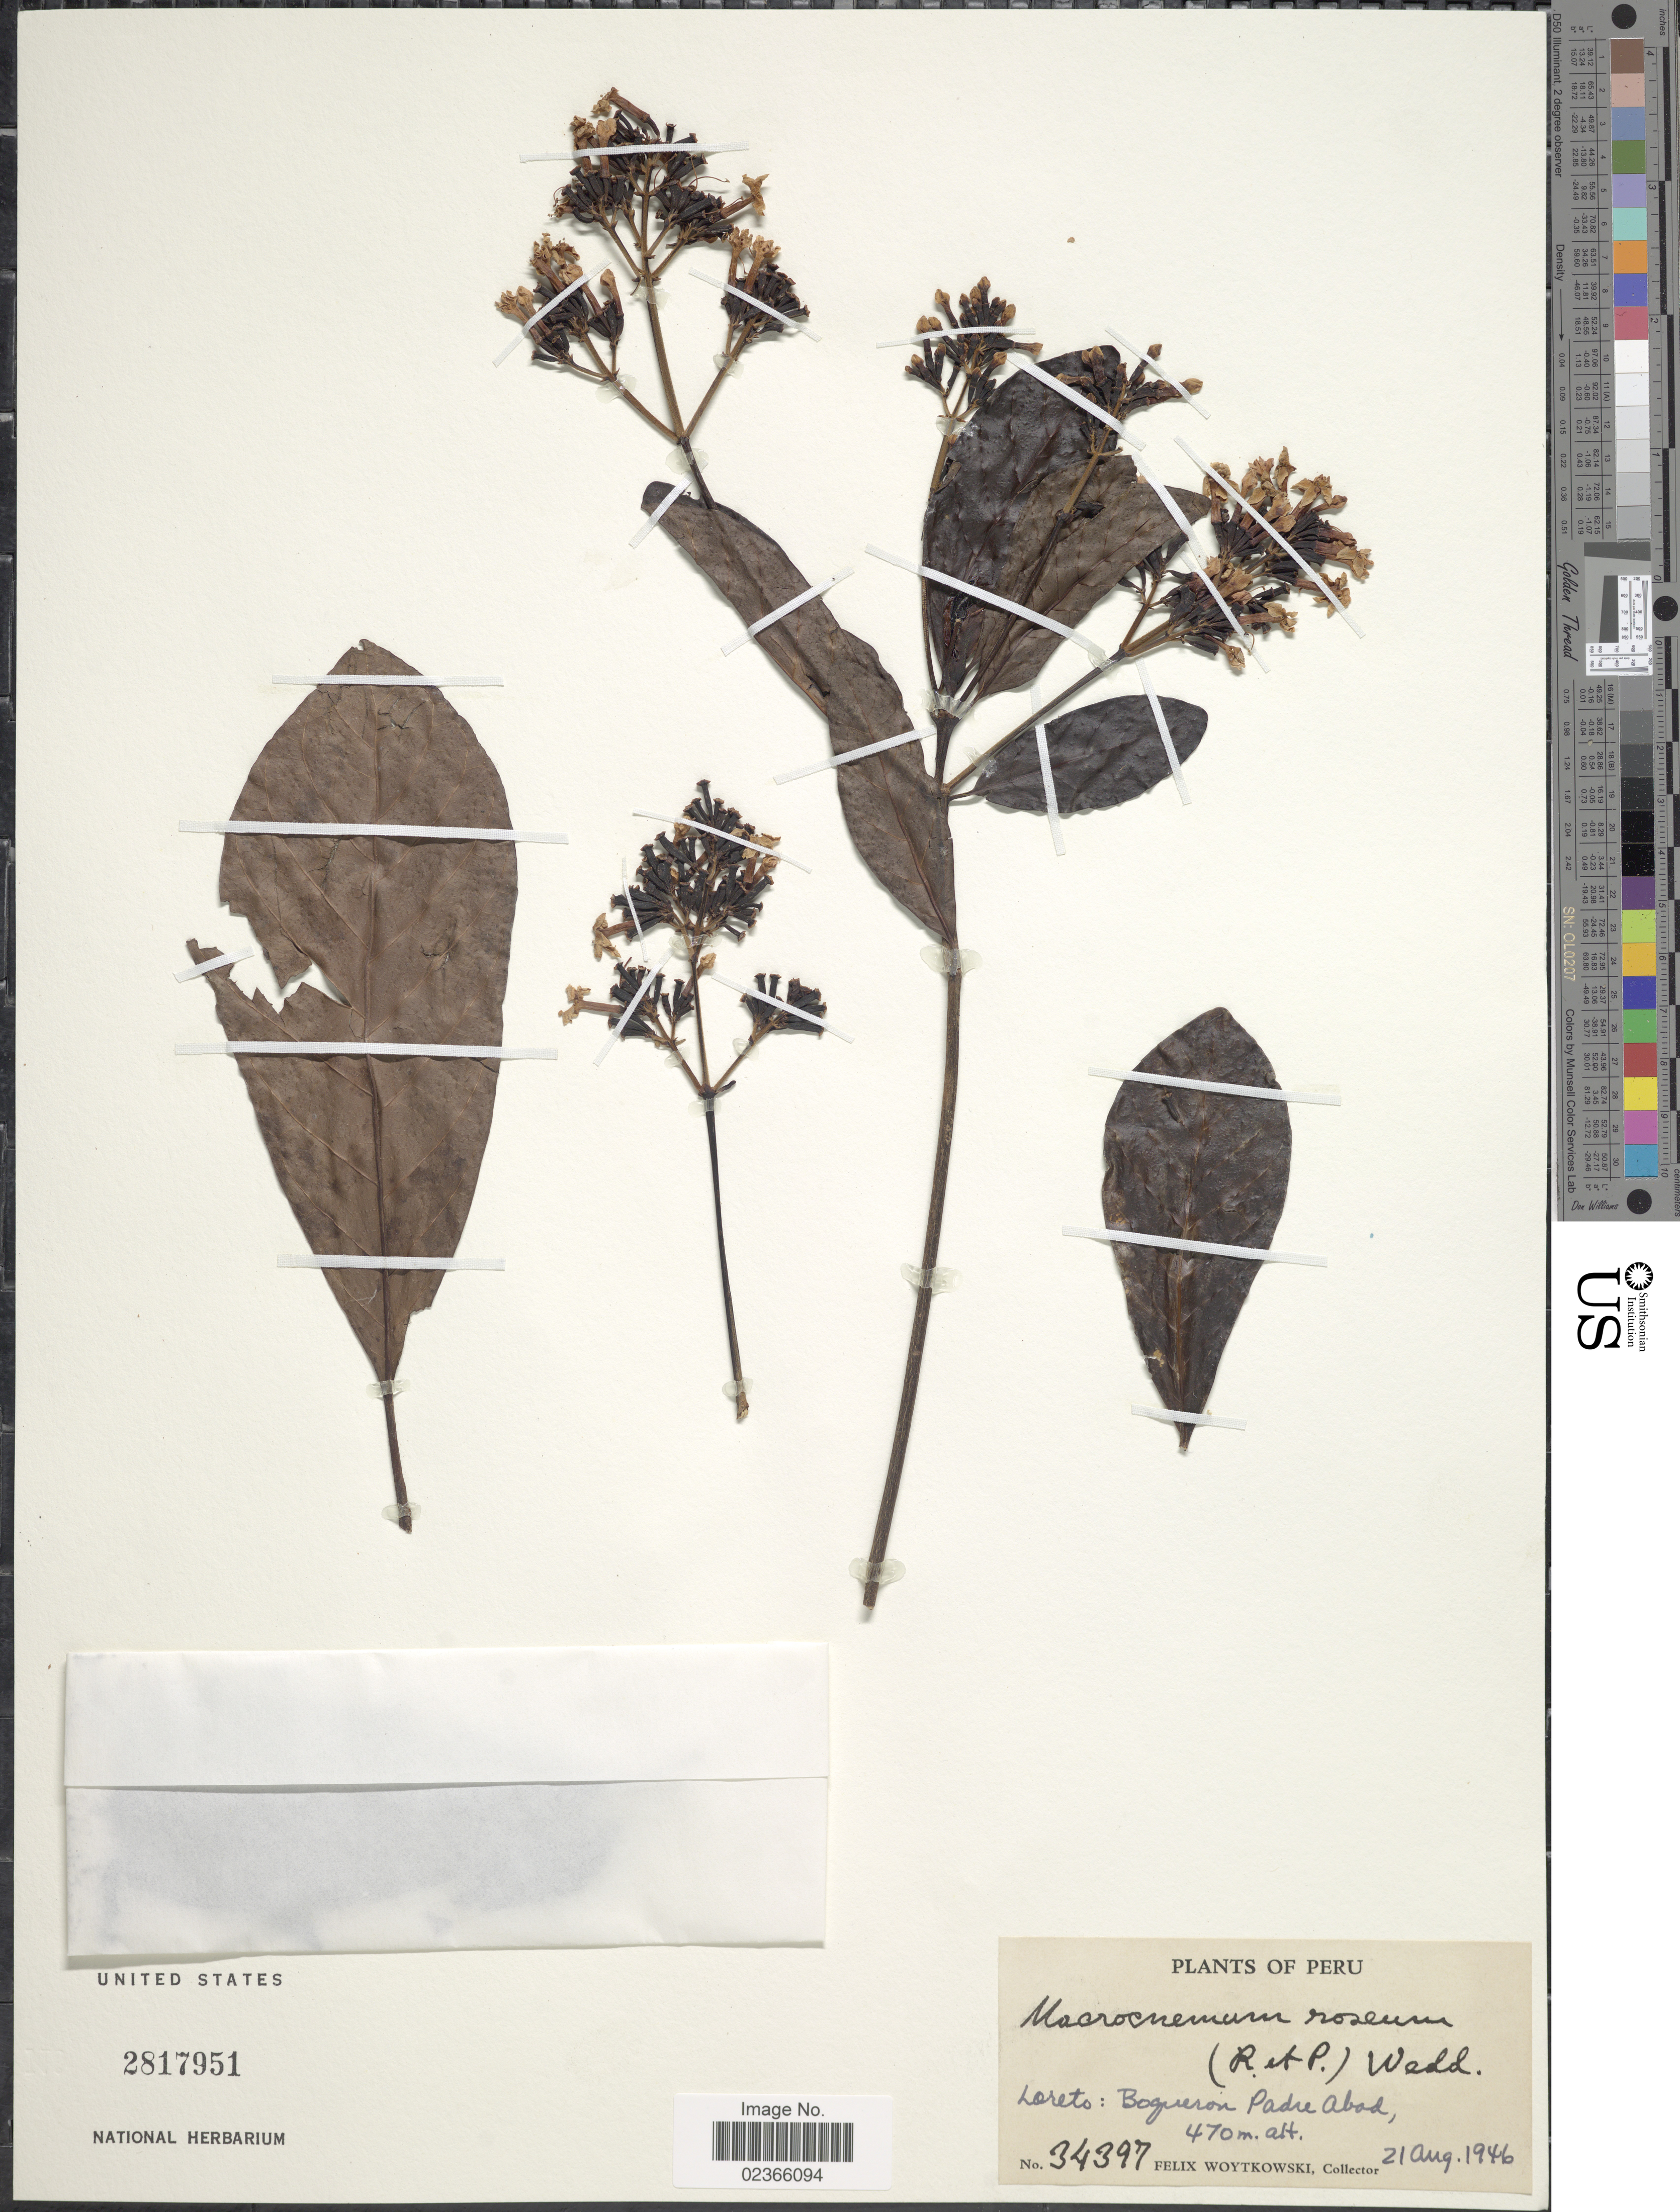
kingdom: Plantae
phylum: Tracheophyta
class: Magnoliopsida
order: Gentianales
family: Rubiaceae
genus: Macrocnemum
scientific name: Macrocnemum roseum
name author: (Ruiz & Pav.) Wedd.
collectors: F. Woytkowski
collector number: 34397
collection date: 1946-08-21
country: Peru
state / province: Loreto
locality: Loreto: Bogueron Padre Abad.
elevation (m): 470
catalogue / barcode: US 2817951